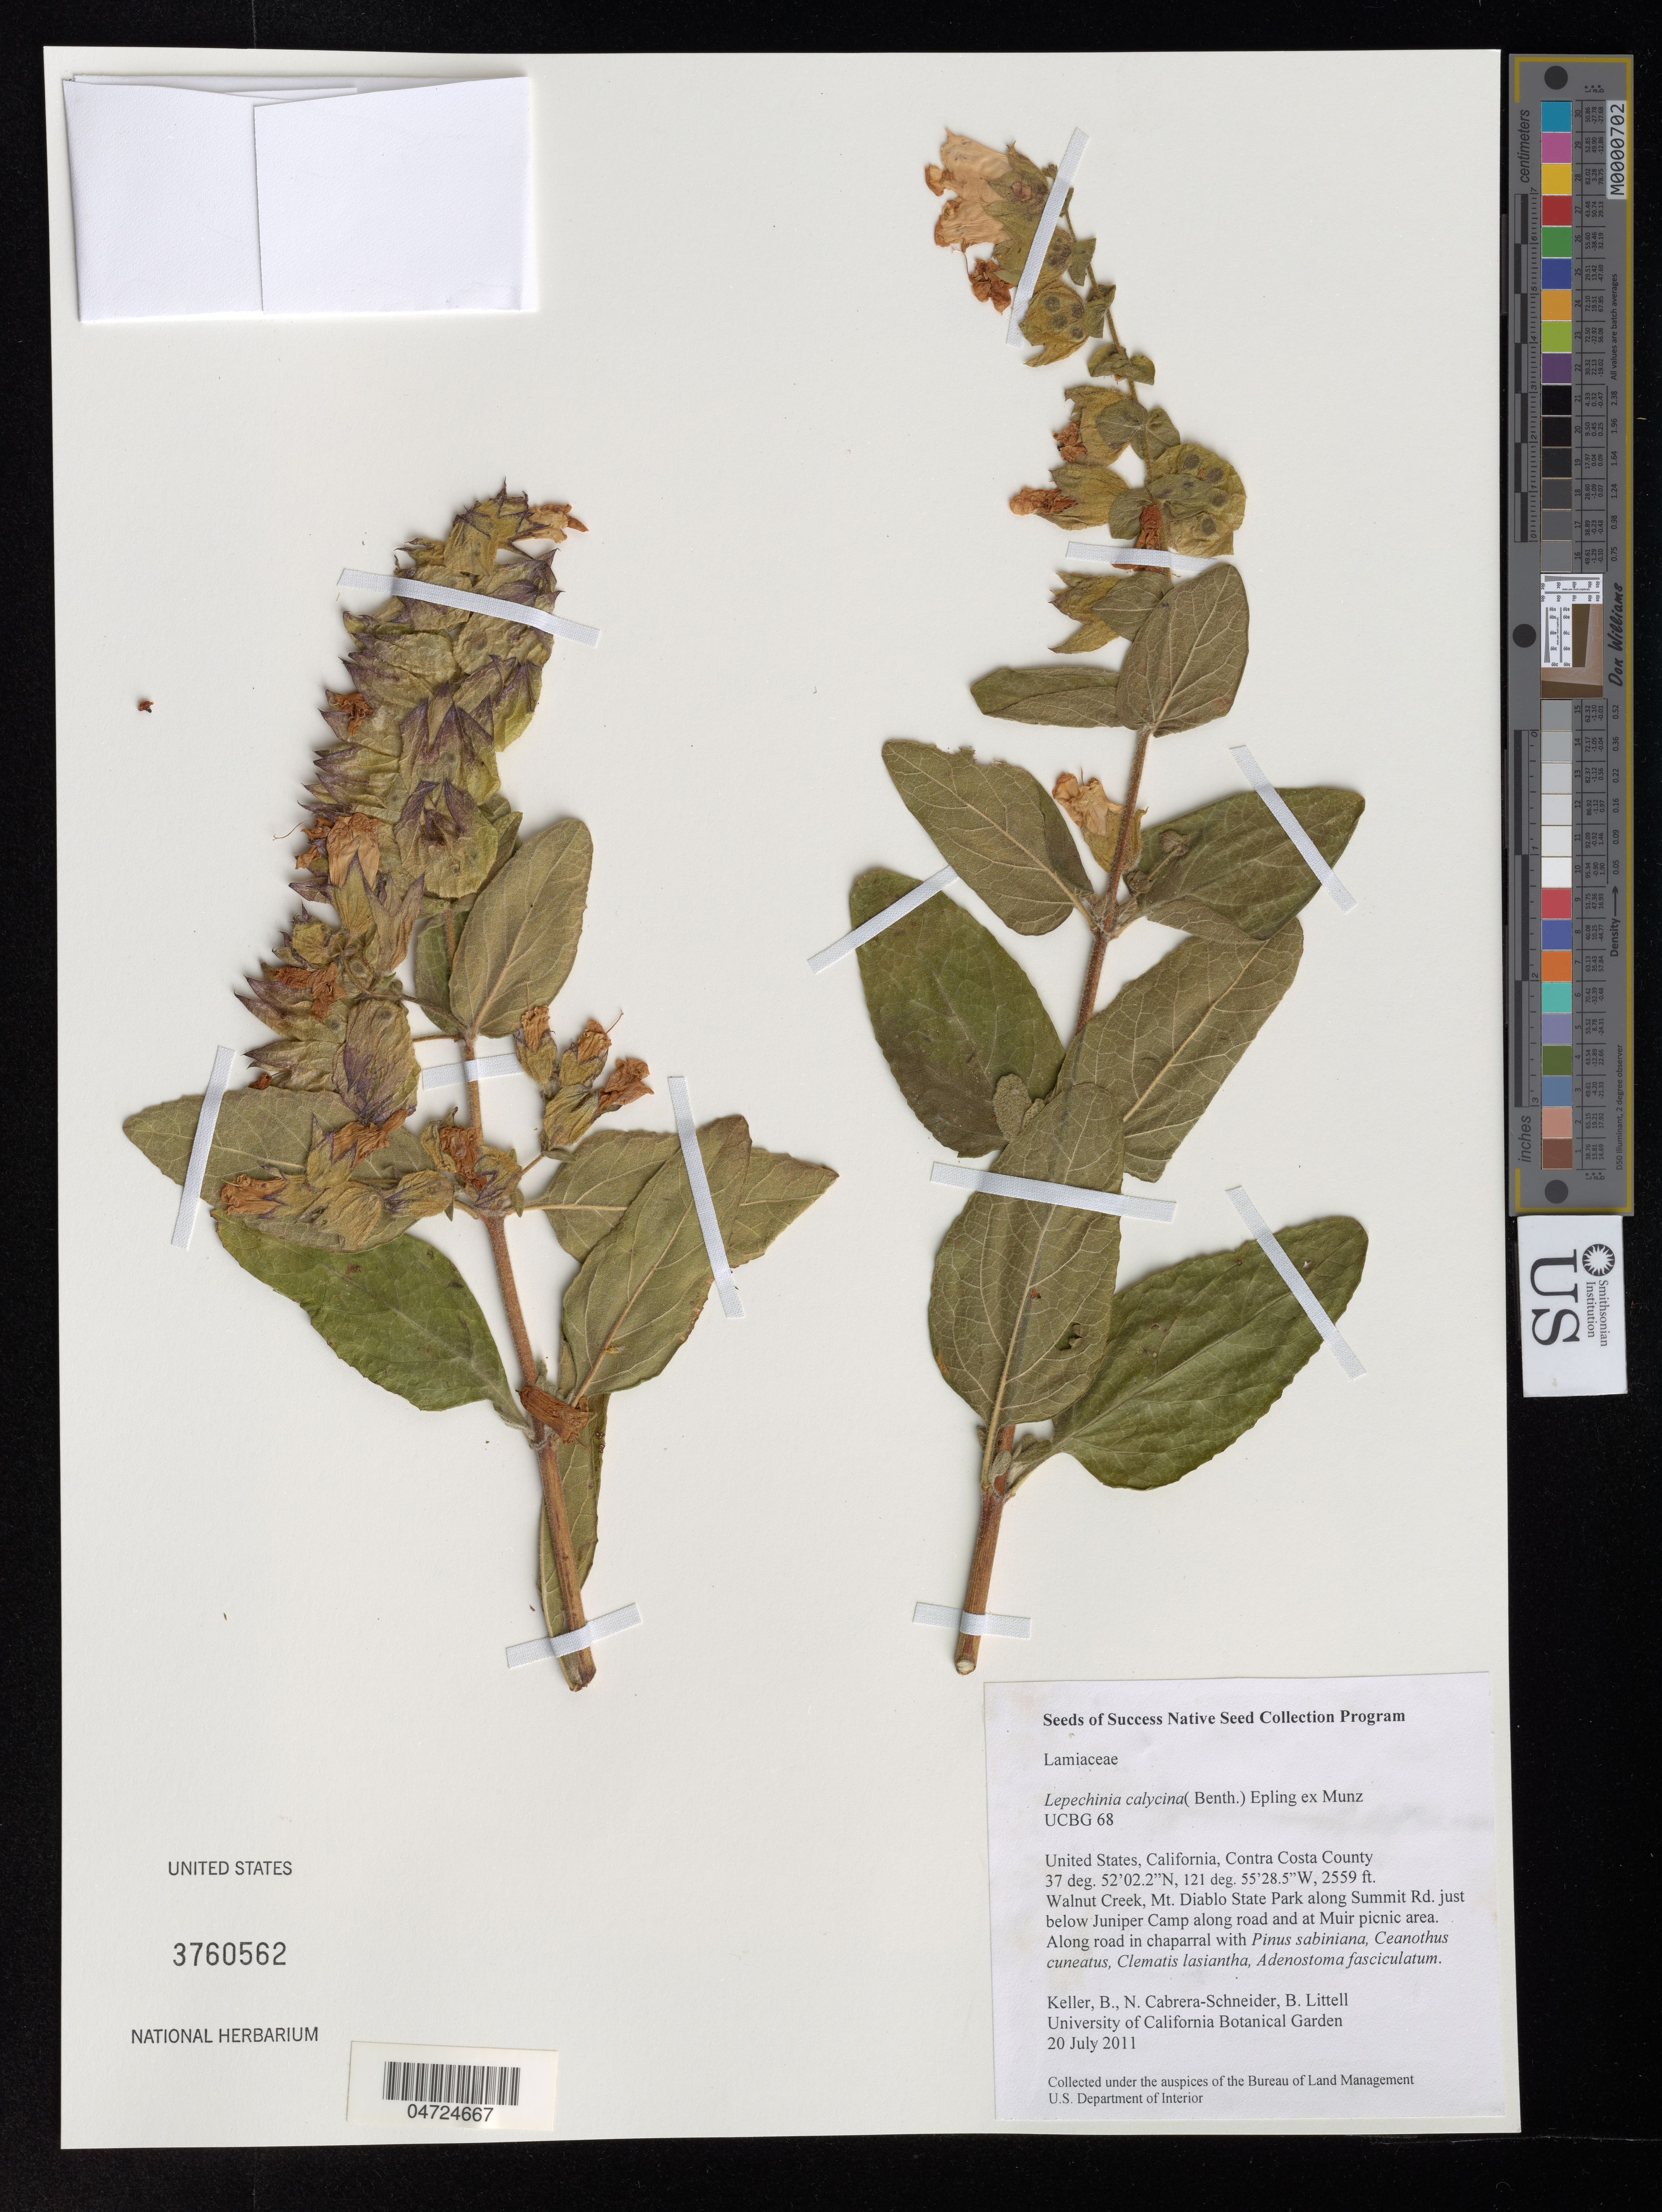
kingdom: Plantae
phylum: Tracheophyta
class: Magnoliopsida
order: Lamiales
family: Lamiaceae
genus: Lepechinia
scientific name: Lepechinia calycina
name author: (Benth.) Epling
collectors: B. Keller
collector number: UCBG 68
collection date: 2011-07-20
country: United States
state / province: California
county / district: Contra Costa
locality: Contra Costa County. Walnut Creek, Mt. Diablo State Park along Summit Rd. just below Juniper Camp along road and at Muir picnic area.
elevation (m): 780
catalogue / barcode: US 3760562